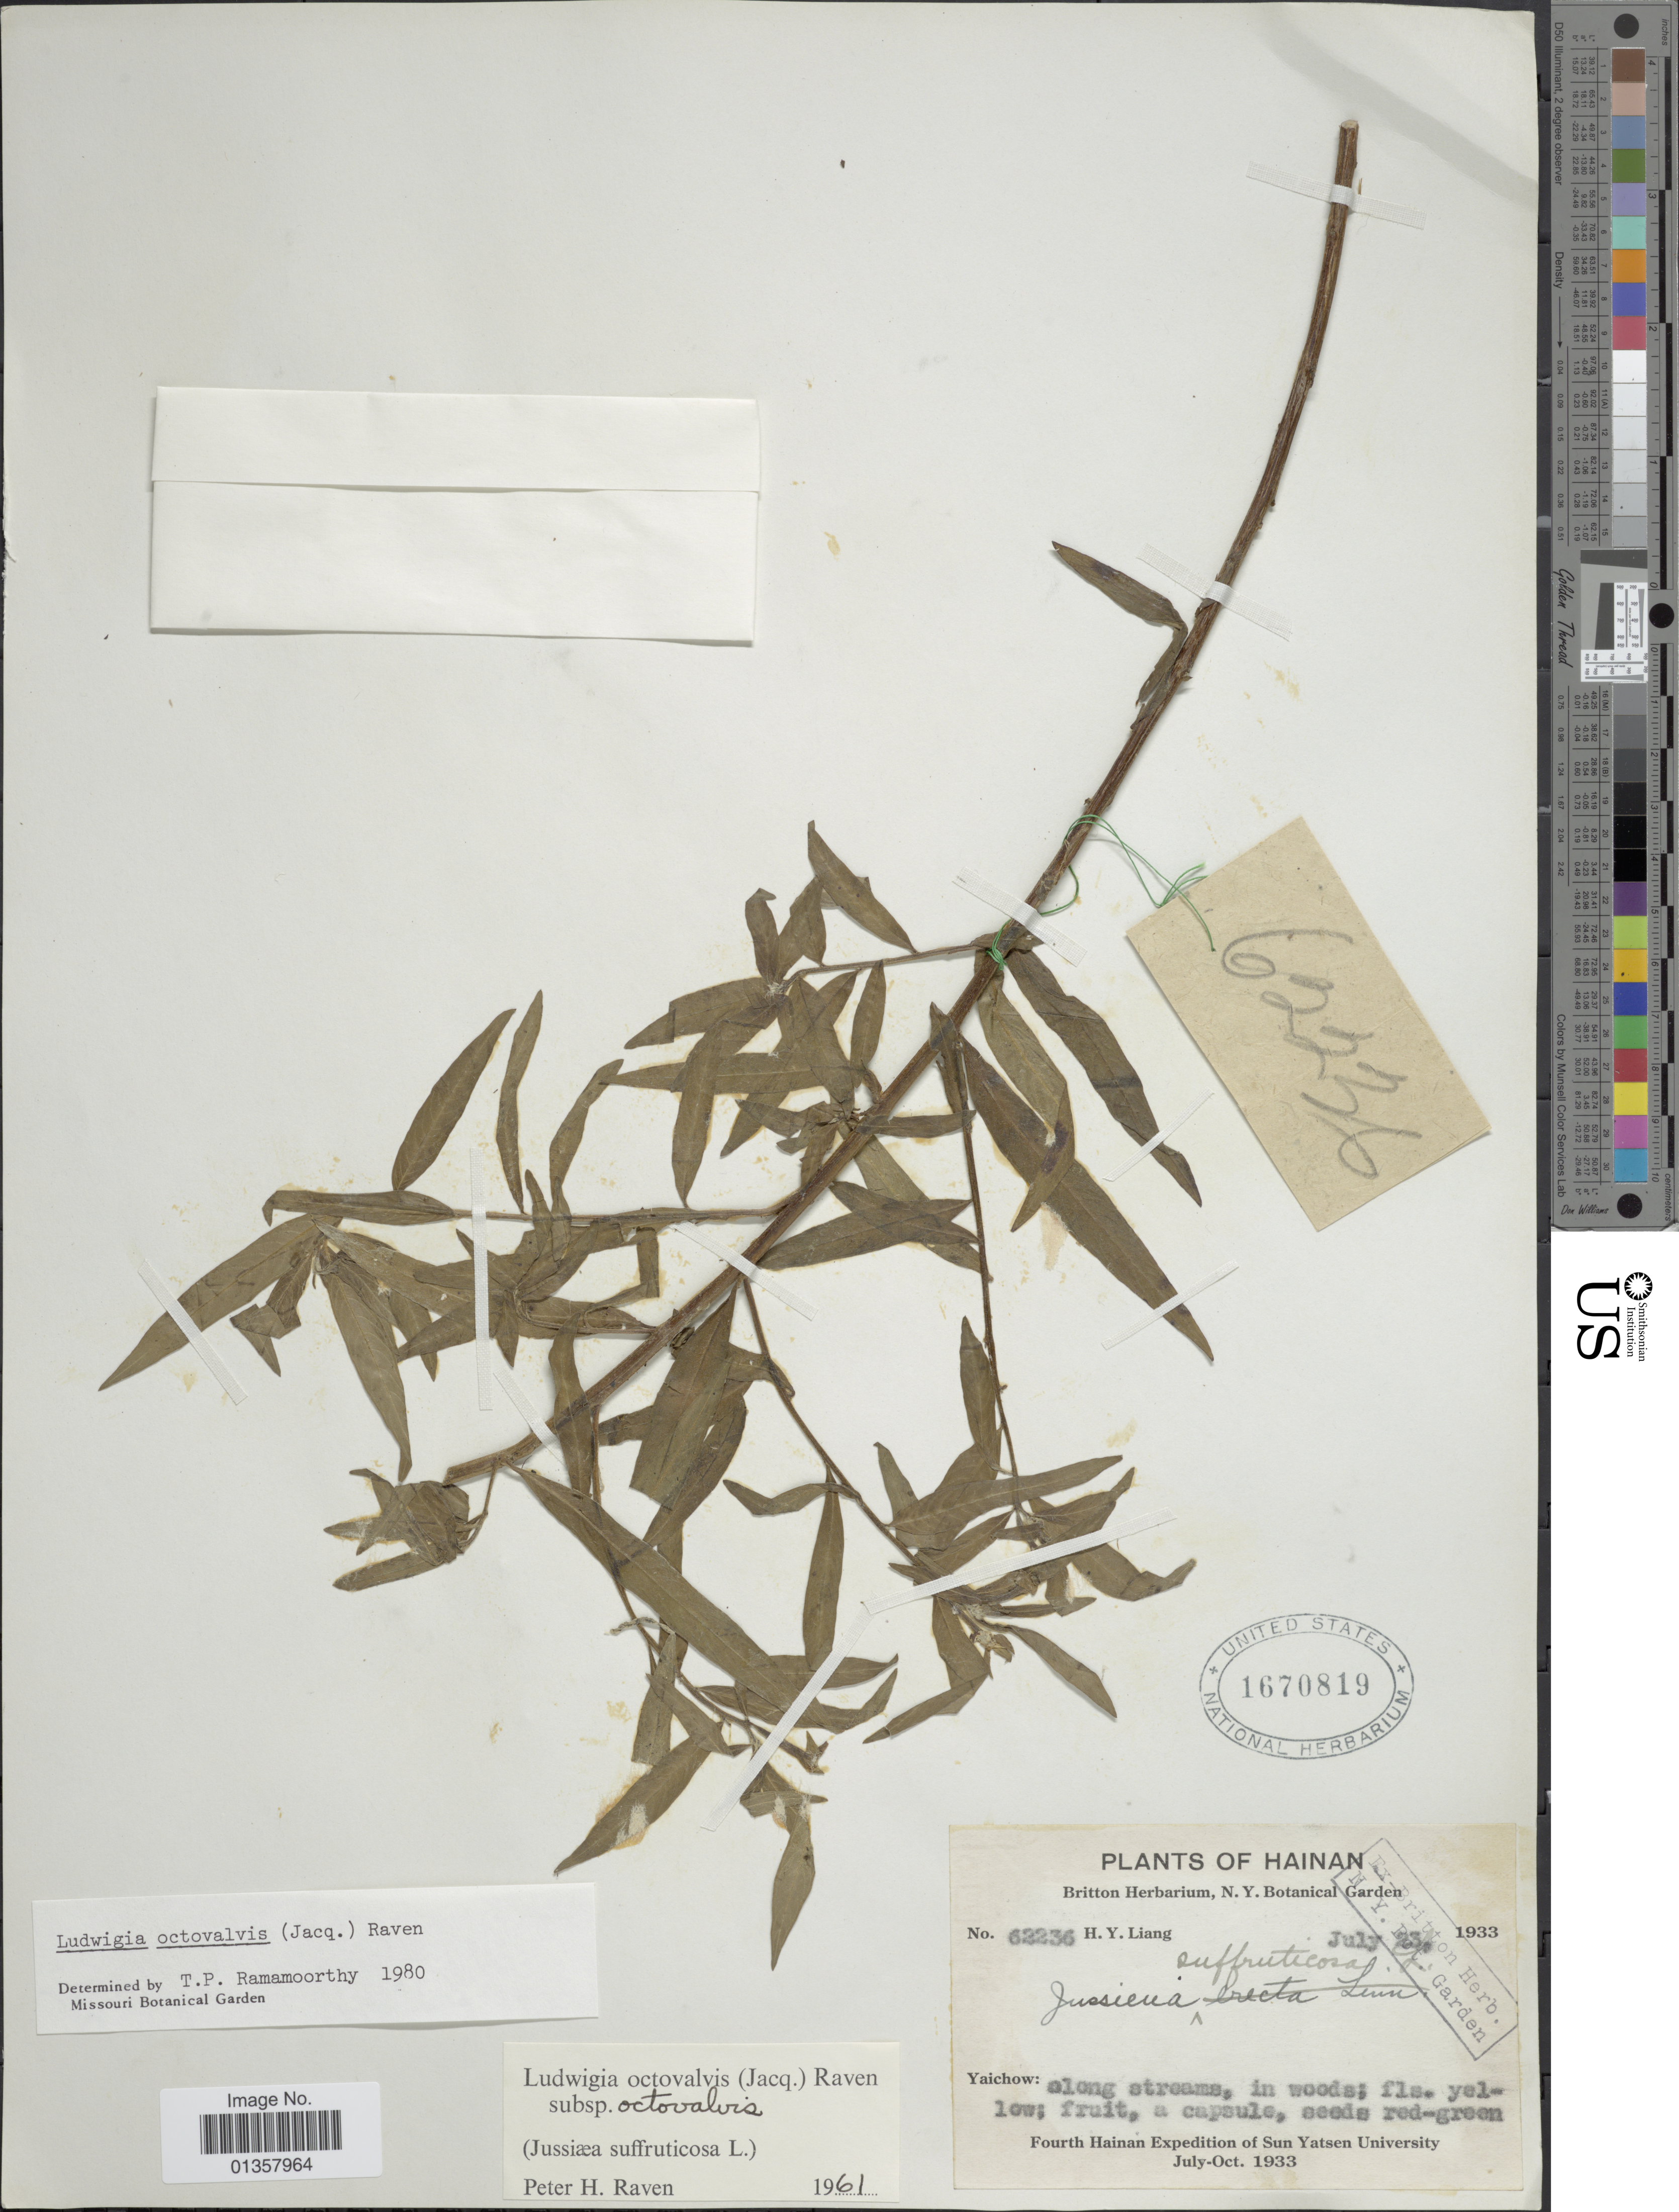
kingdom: Plantae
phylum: Tracheophyta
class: Magnoliopsida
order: Myrtales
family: Onagraceae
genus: Ludwigia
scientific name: Ludwigia octovalvis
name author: (Jacq.) P.H. Raven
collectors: H. Y. Liang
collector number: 62236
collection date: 1933-07-23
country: China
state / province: Hainan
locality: Yaichow: along stream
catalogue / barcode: US 1670819